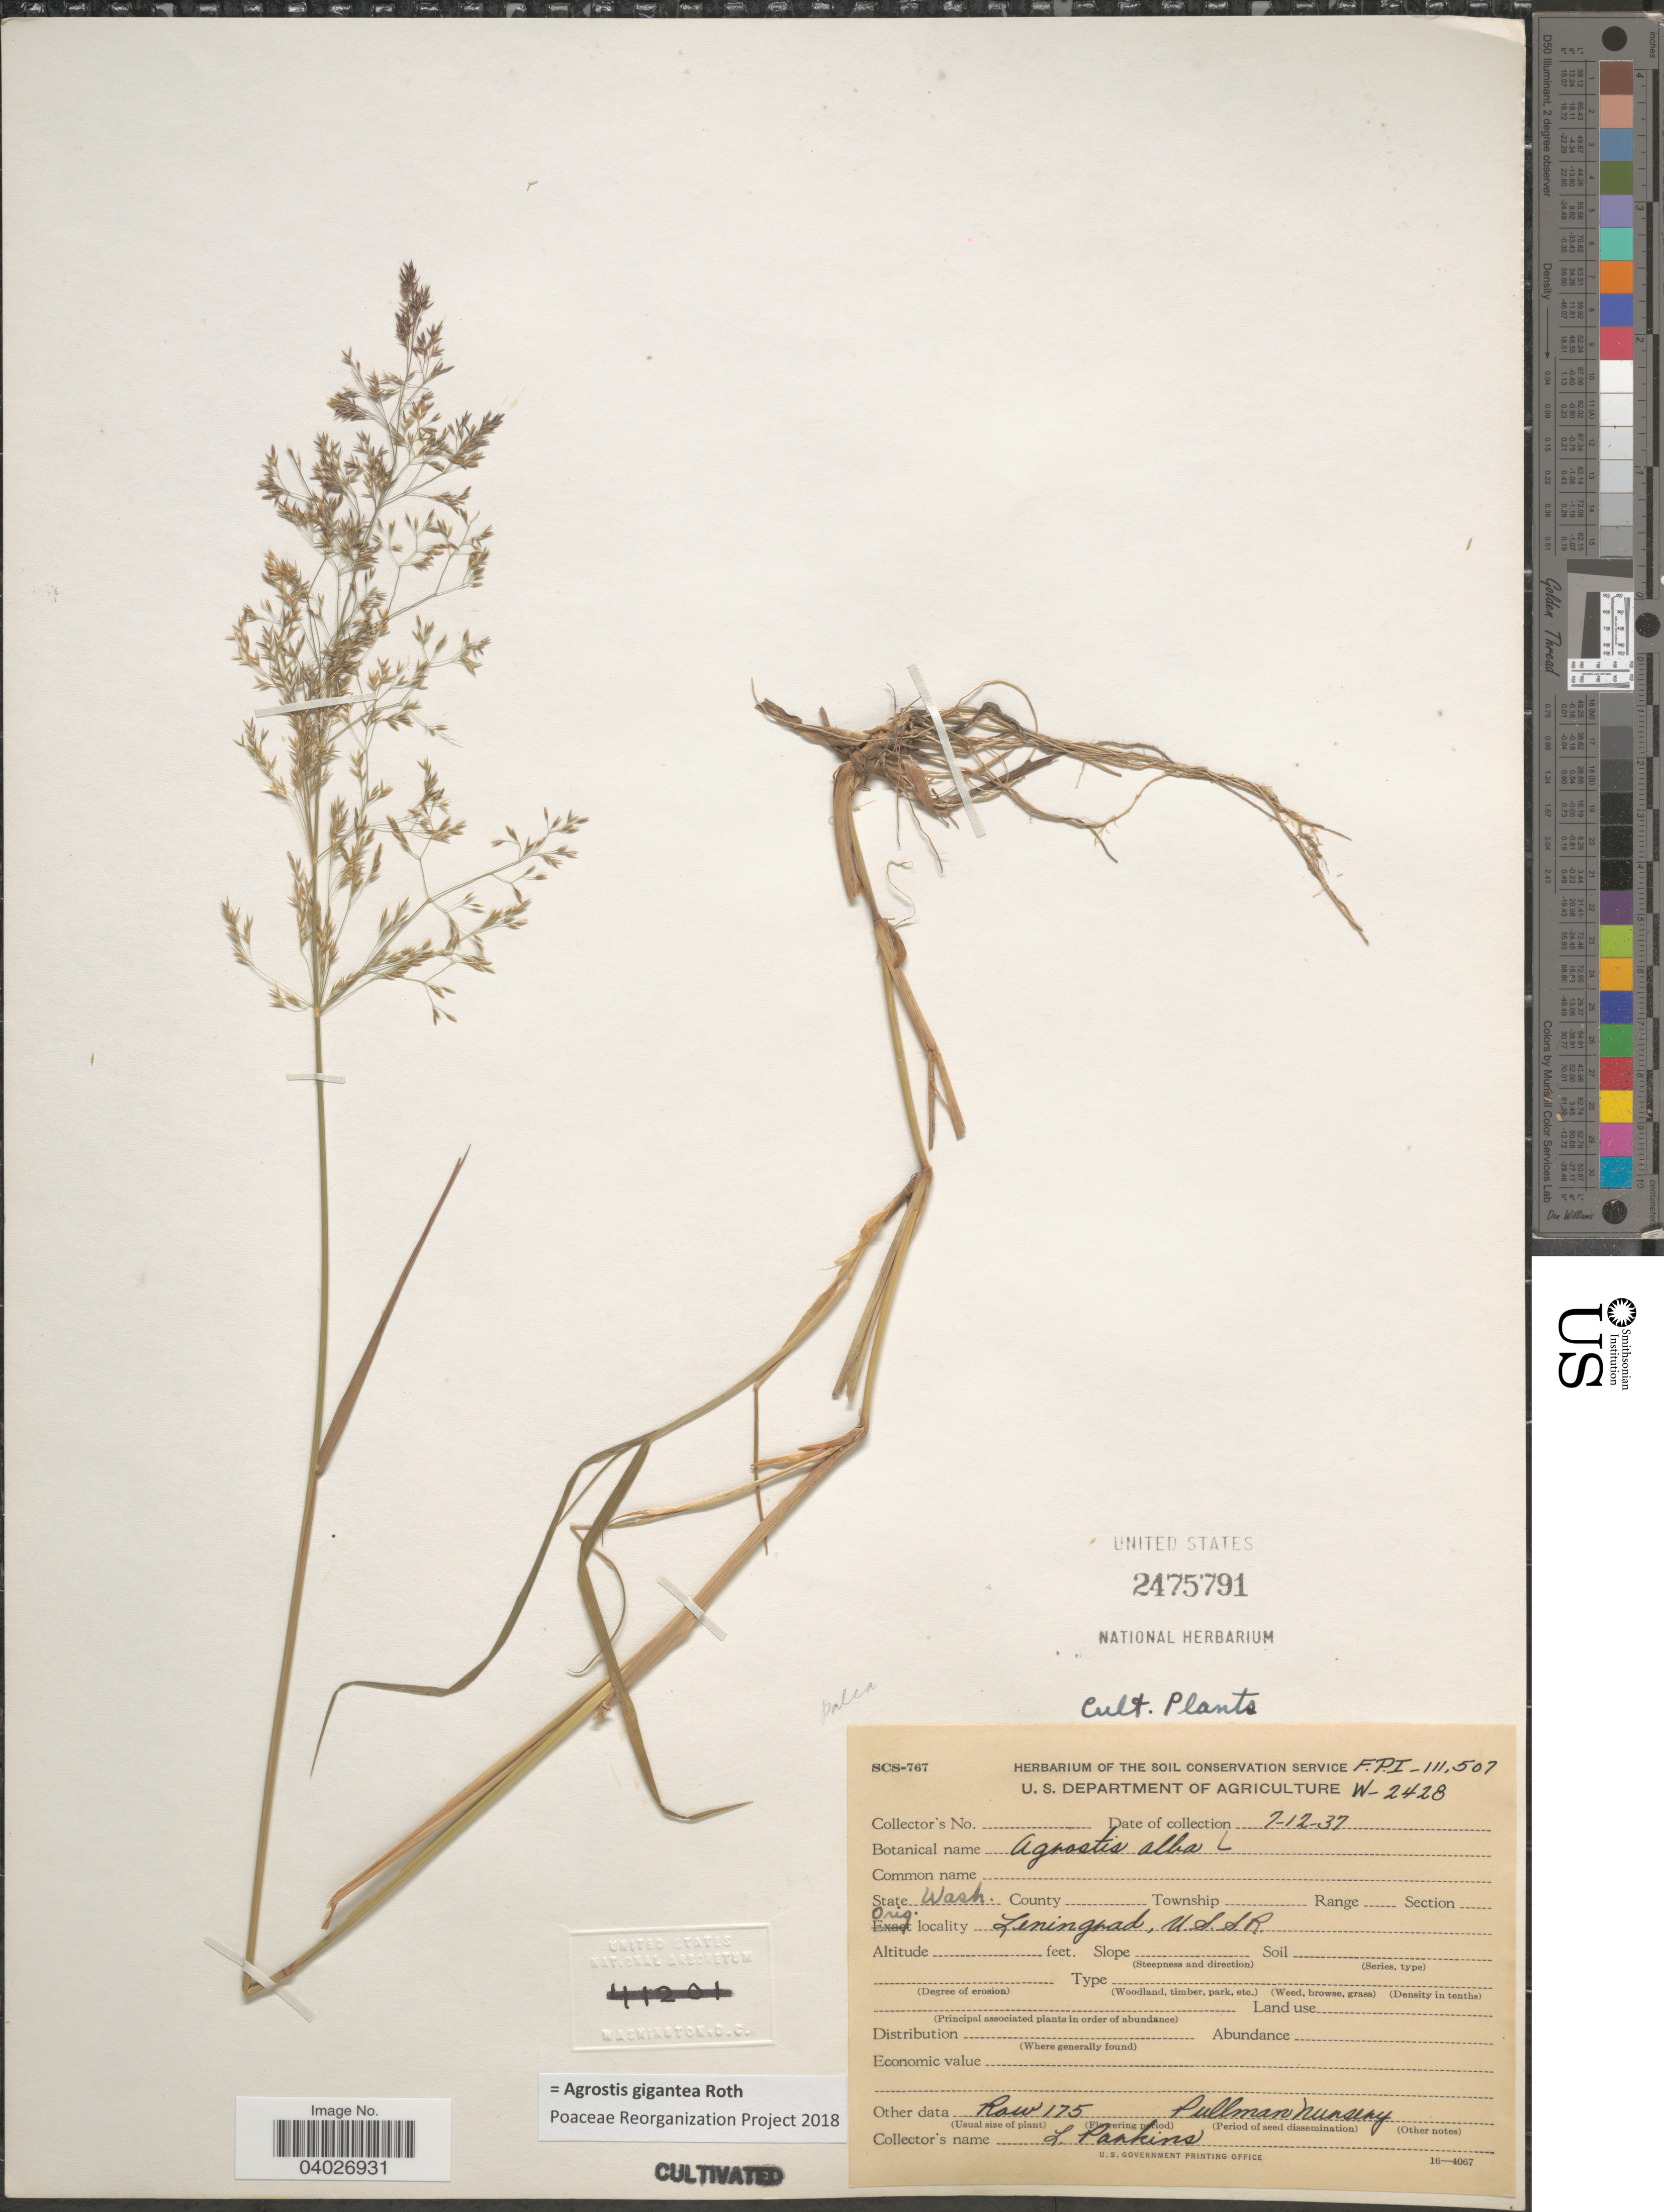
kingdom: Plantae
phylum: Tracheophyta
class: Liliopsida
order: Poales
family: Poaceae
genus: Agrostis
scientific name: Agrostis gigantea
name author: Roth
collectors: L. Parkins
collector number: FPI-111507/W-2428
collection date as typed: Transcribed d/m/y: 12/7/37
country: United States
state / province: Washington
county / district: Whitman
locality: Row 175 Pullman nursery.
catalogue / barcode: US 2475791